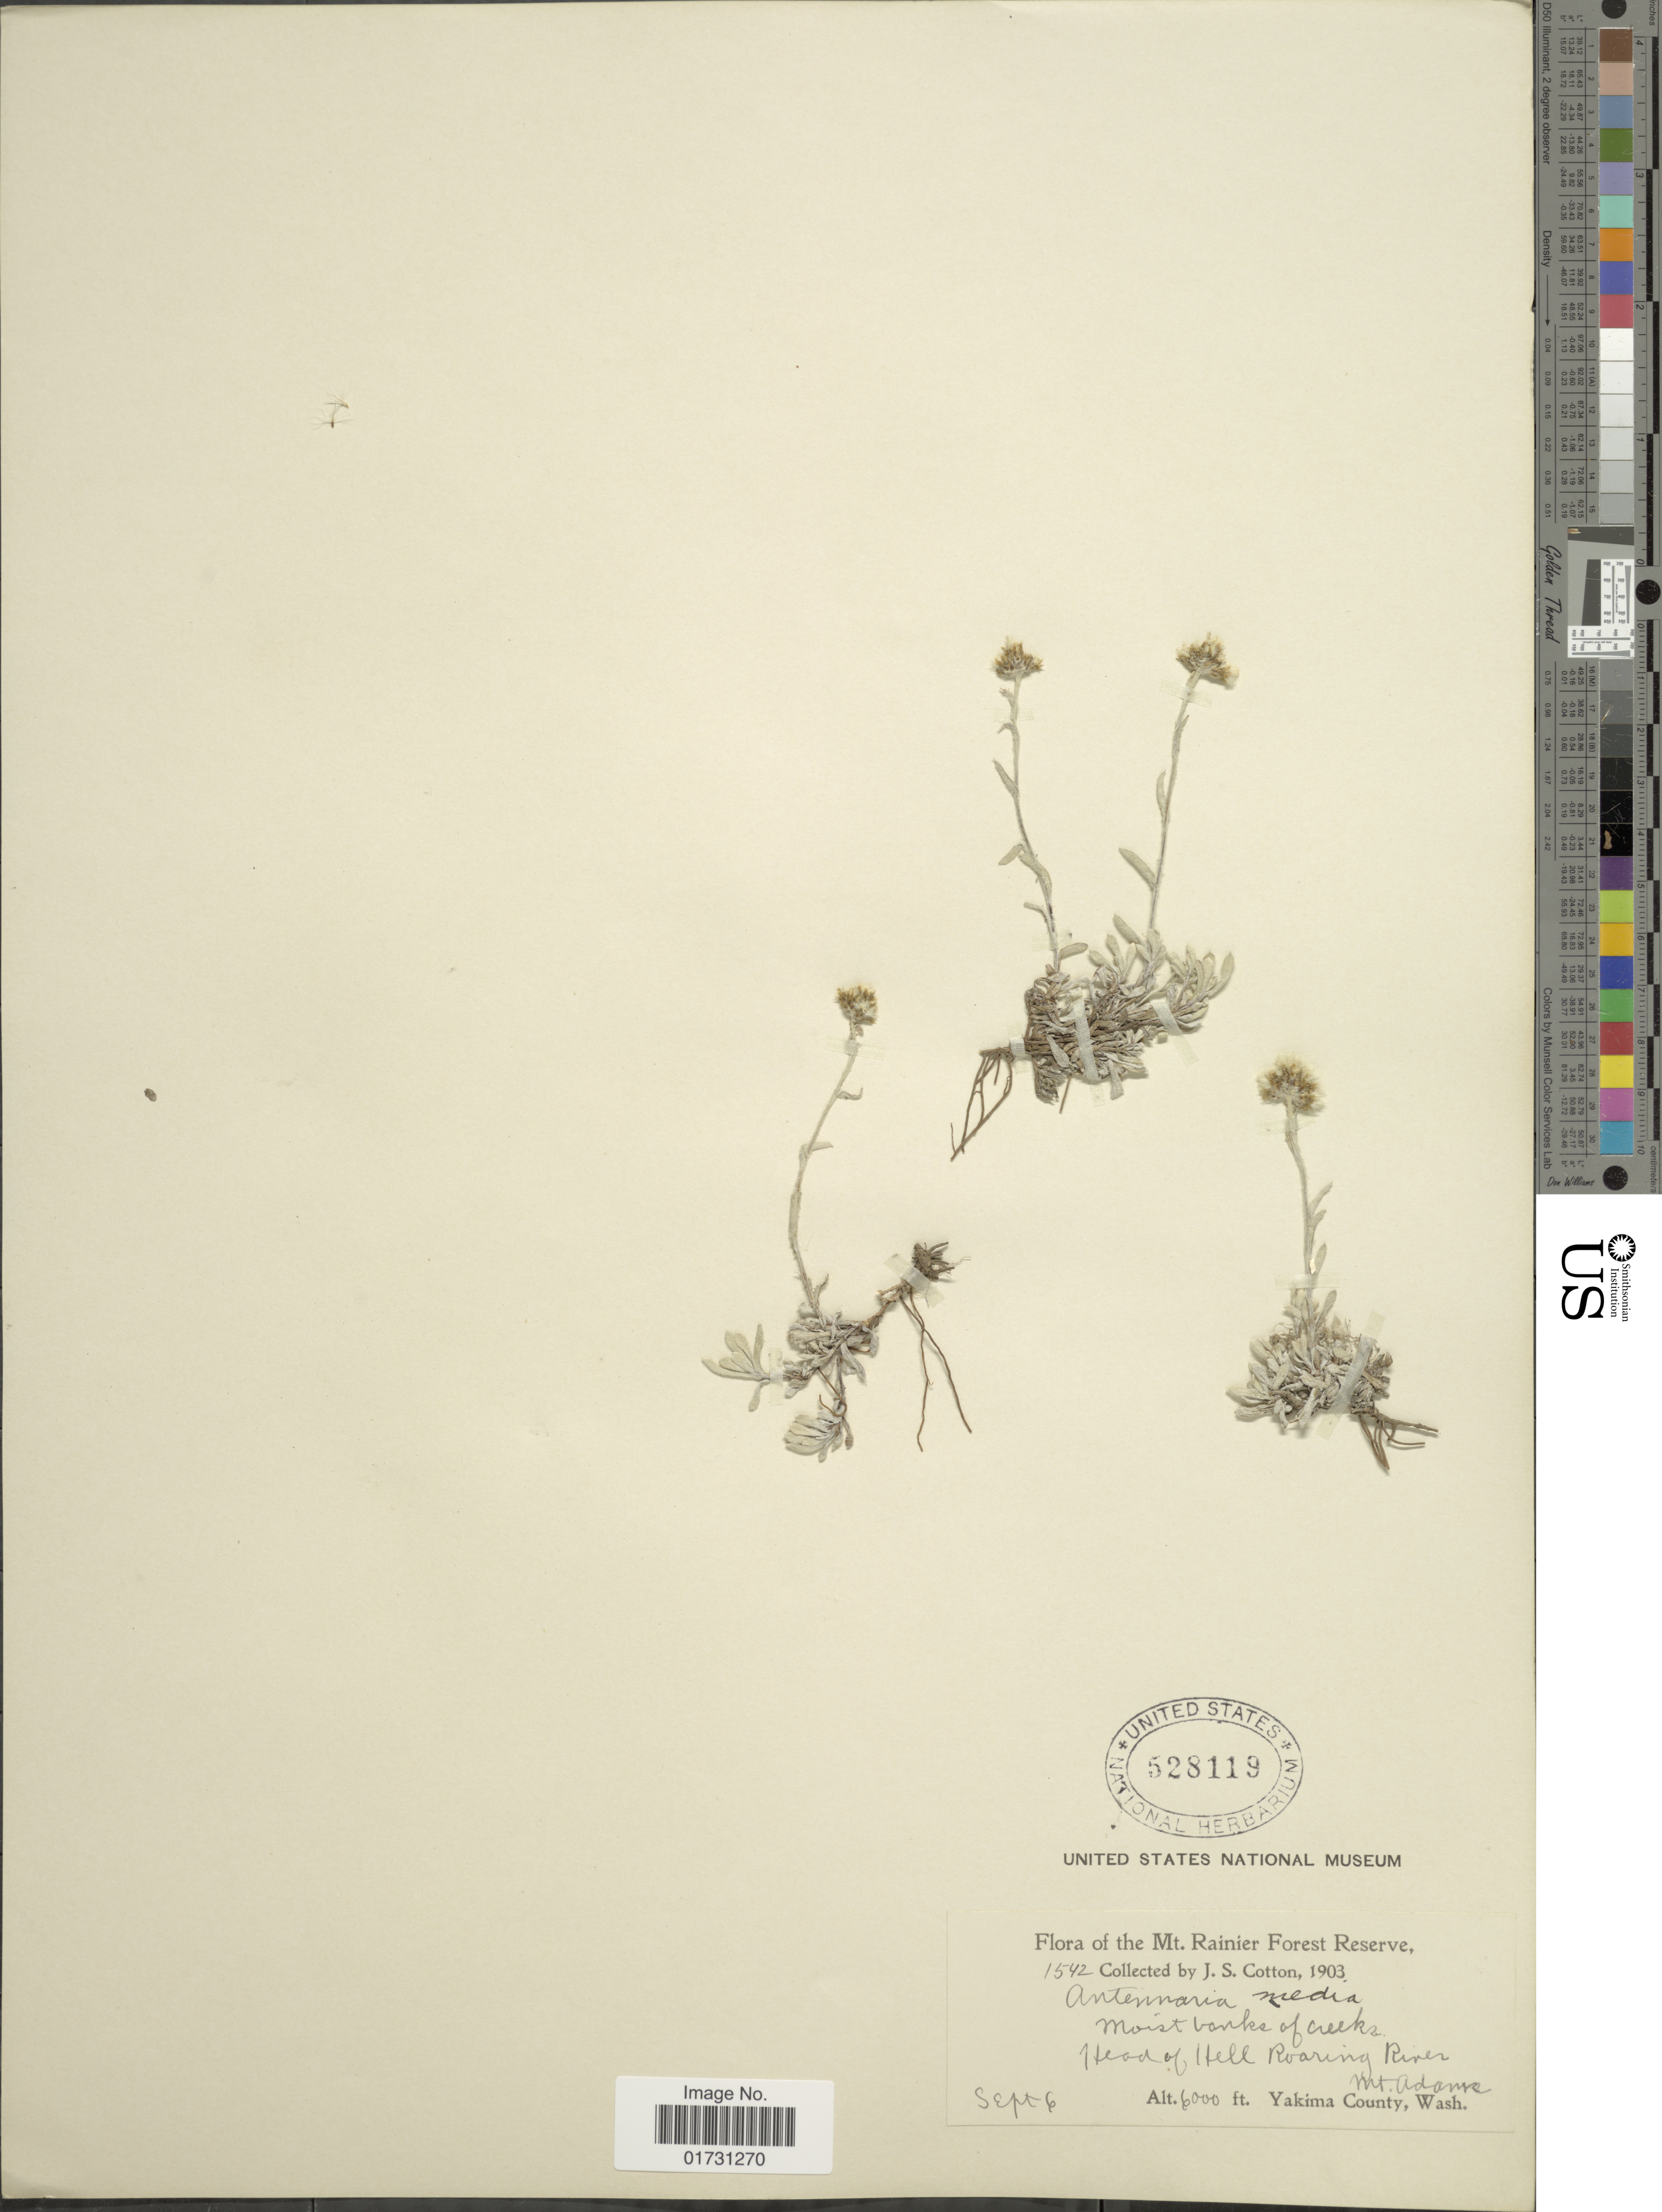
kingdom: Plantae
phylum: Tracheophyta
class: Magnoliopsida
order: Asterales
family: Asteraceae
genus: Antennaria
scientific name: Antennaria media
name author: Greene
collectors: J. S. Cotton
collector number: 1542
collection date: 1903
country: United States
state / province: Washington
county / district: Yakima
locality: The Mt. Rainier Forest Reserve, MOist banks of Creeks, Head of Hell Roaring River, Mt. Adams, Yakima County, Wash.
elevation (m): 1829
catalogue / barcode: US 528119